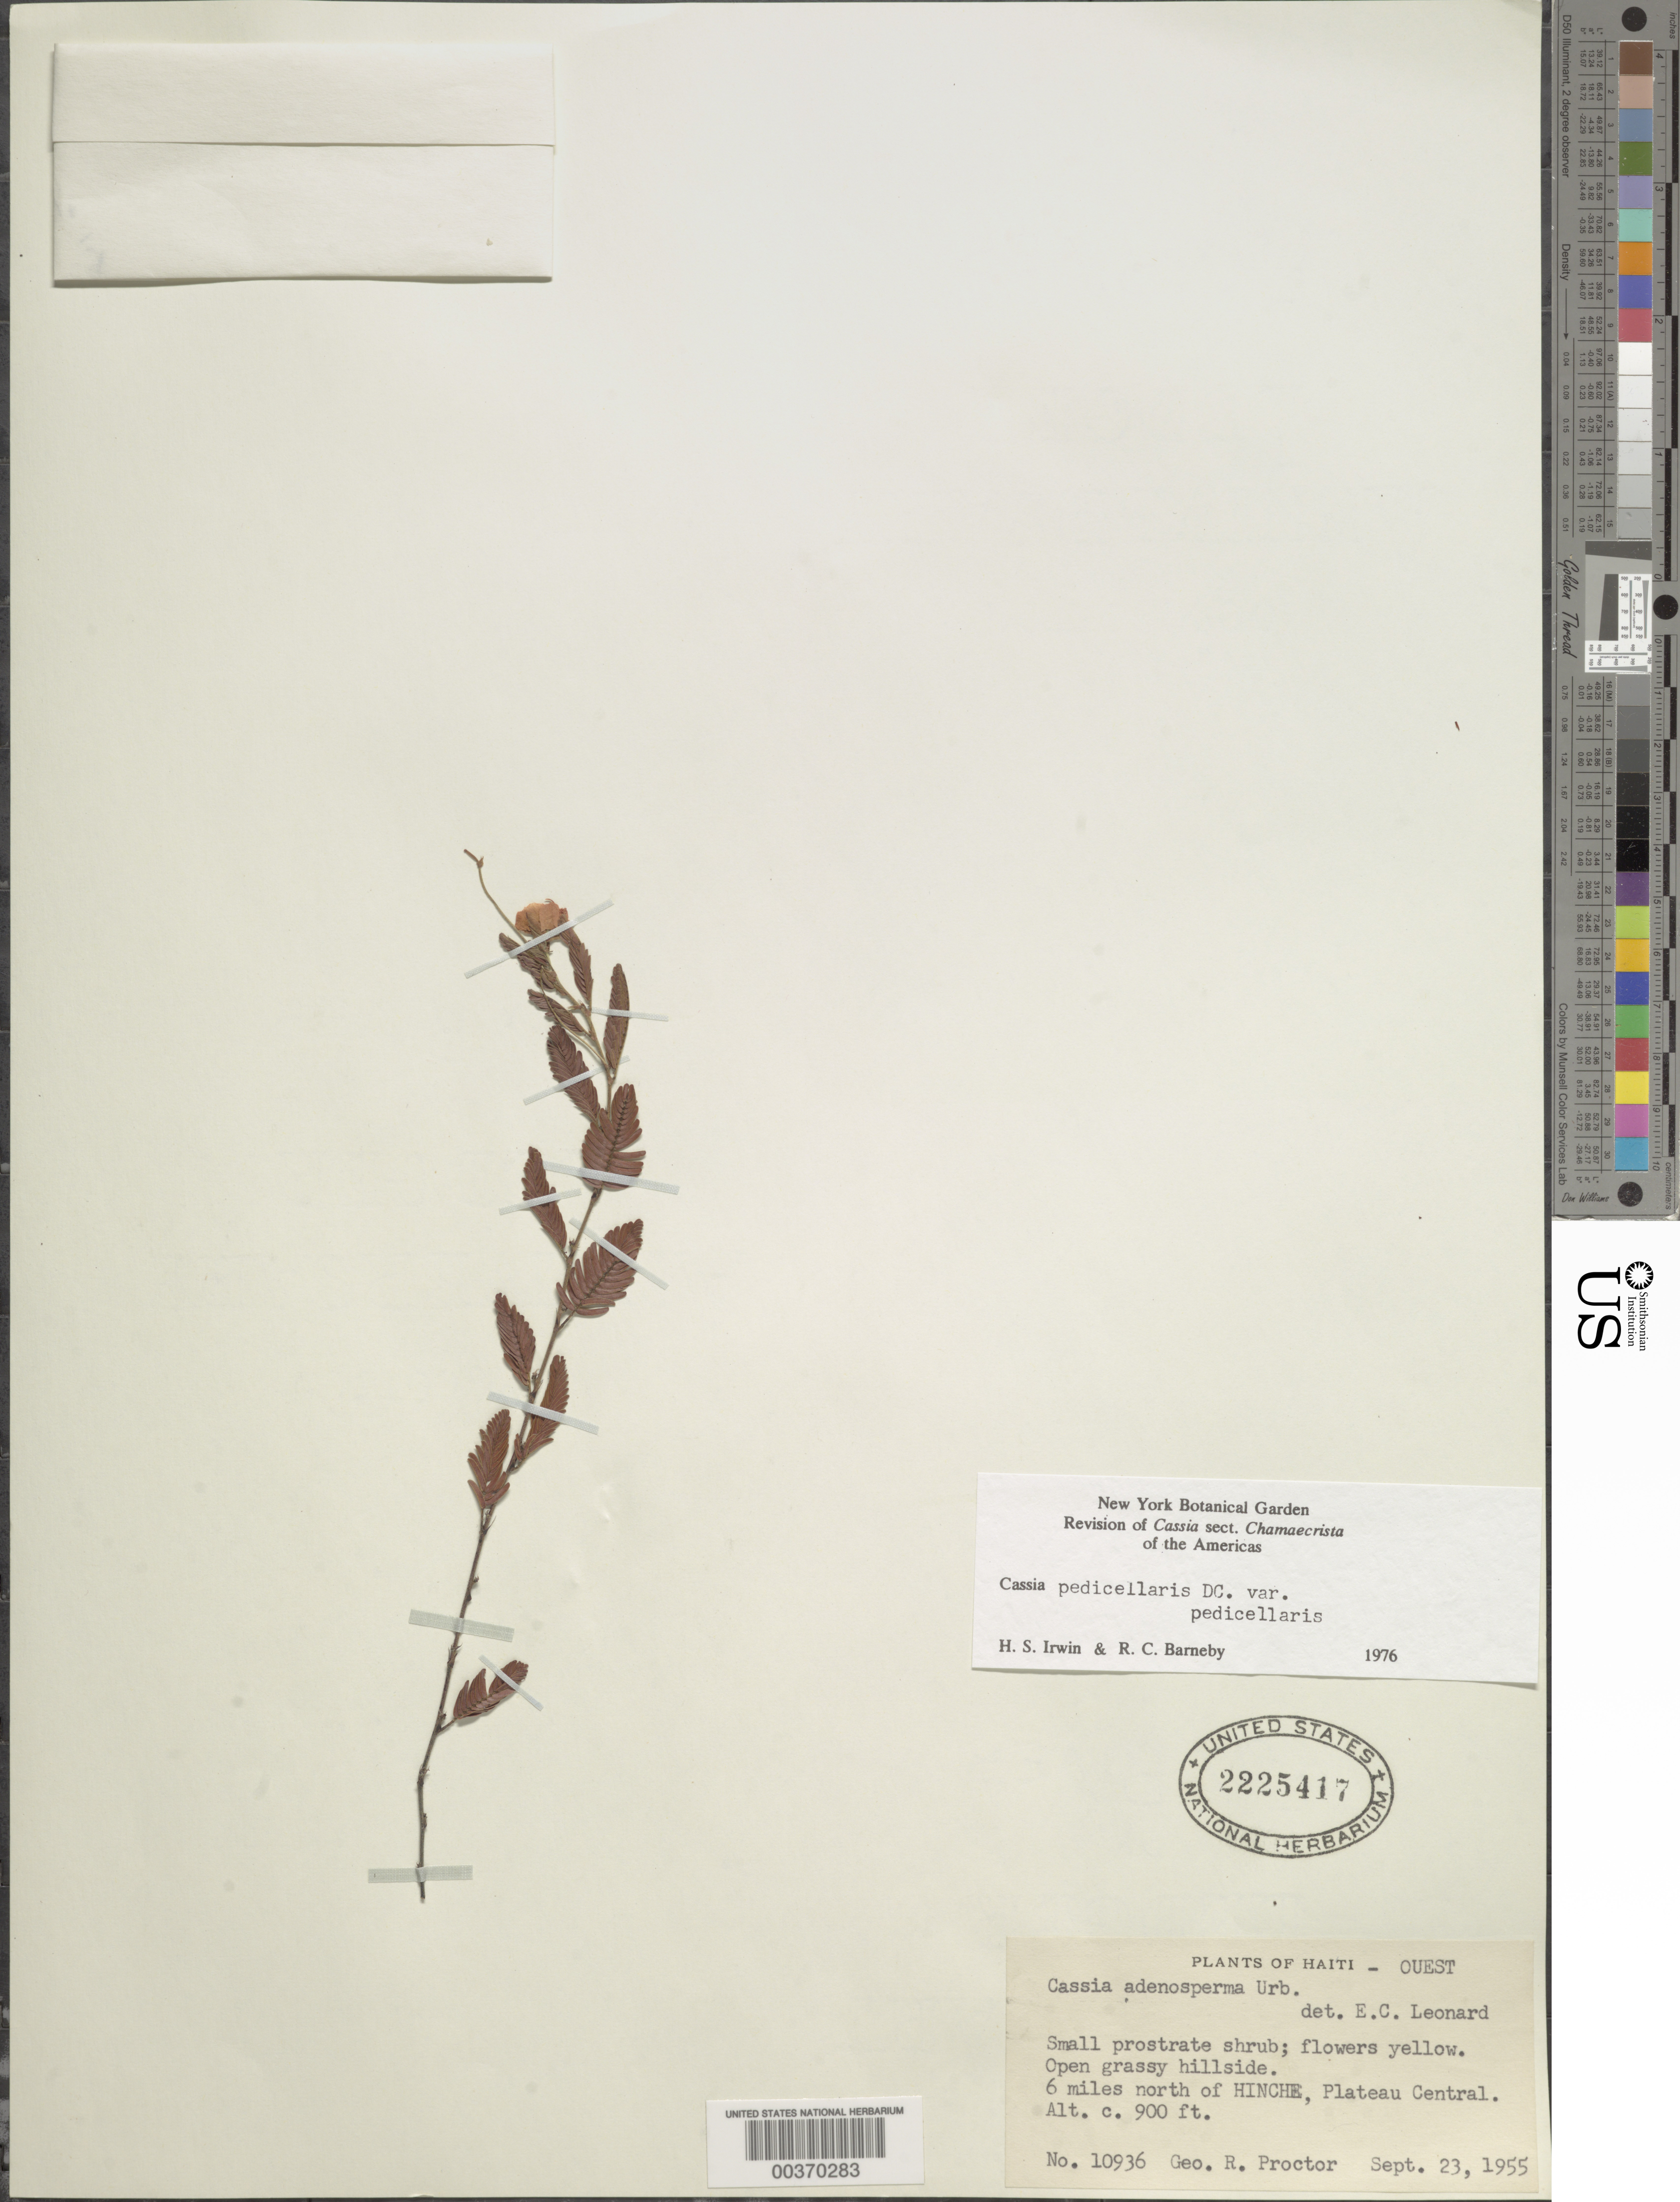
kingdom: Plantae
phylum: Tracheophyta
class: Magnoliopsida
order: Fabales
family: Fabaceae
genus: Chamaecrista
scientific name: Chamaecrista pedicellaris var. pedicellaris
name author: Britton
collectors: G. R. Proctor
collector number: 10936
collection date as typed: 23 Sep 1955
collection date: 1955-09-23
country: Haiti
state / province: Ouest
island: Hispaniola Island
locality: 6 mi n of hinche, plateau central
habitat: Open grassy hillside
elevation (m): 274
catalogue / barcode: US 2225417